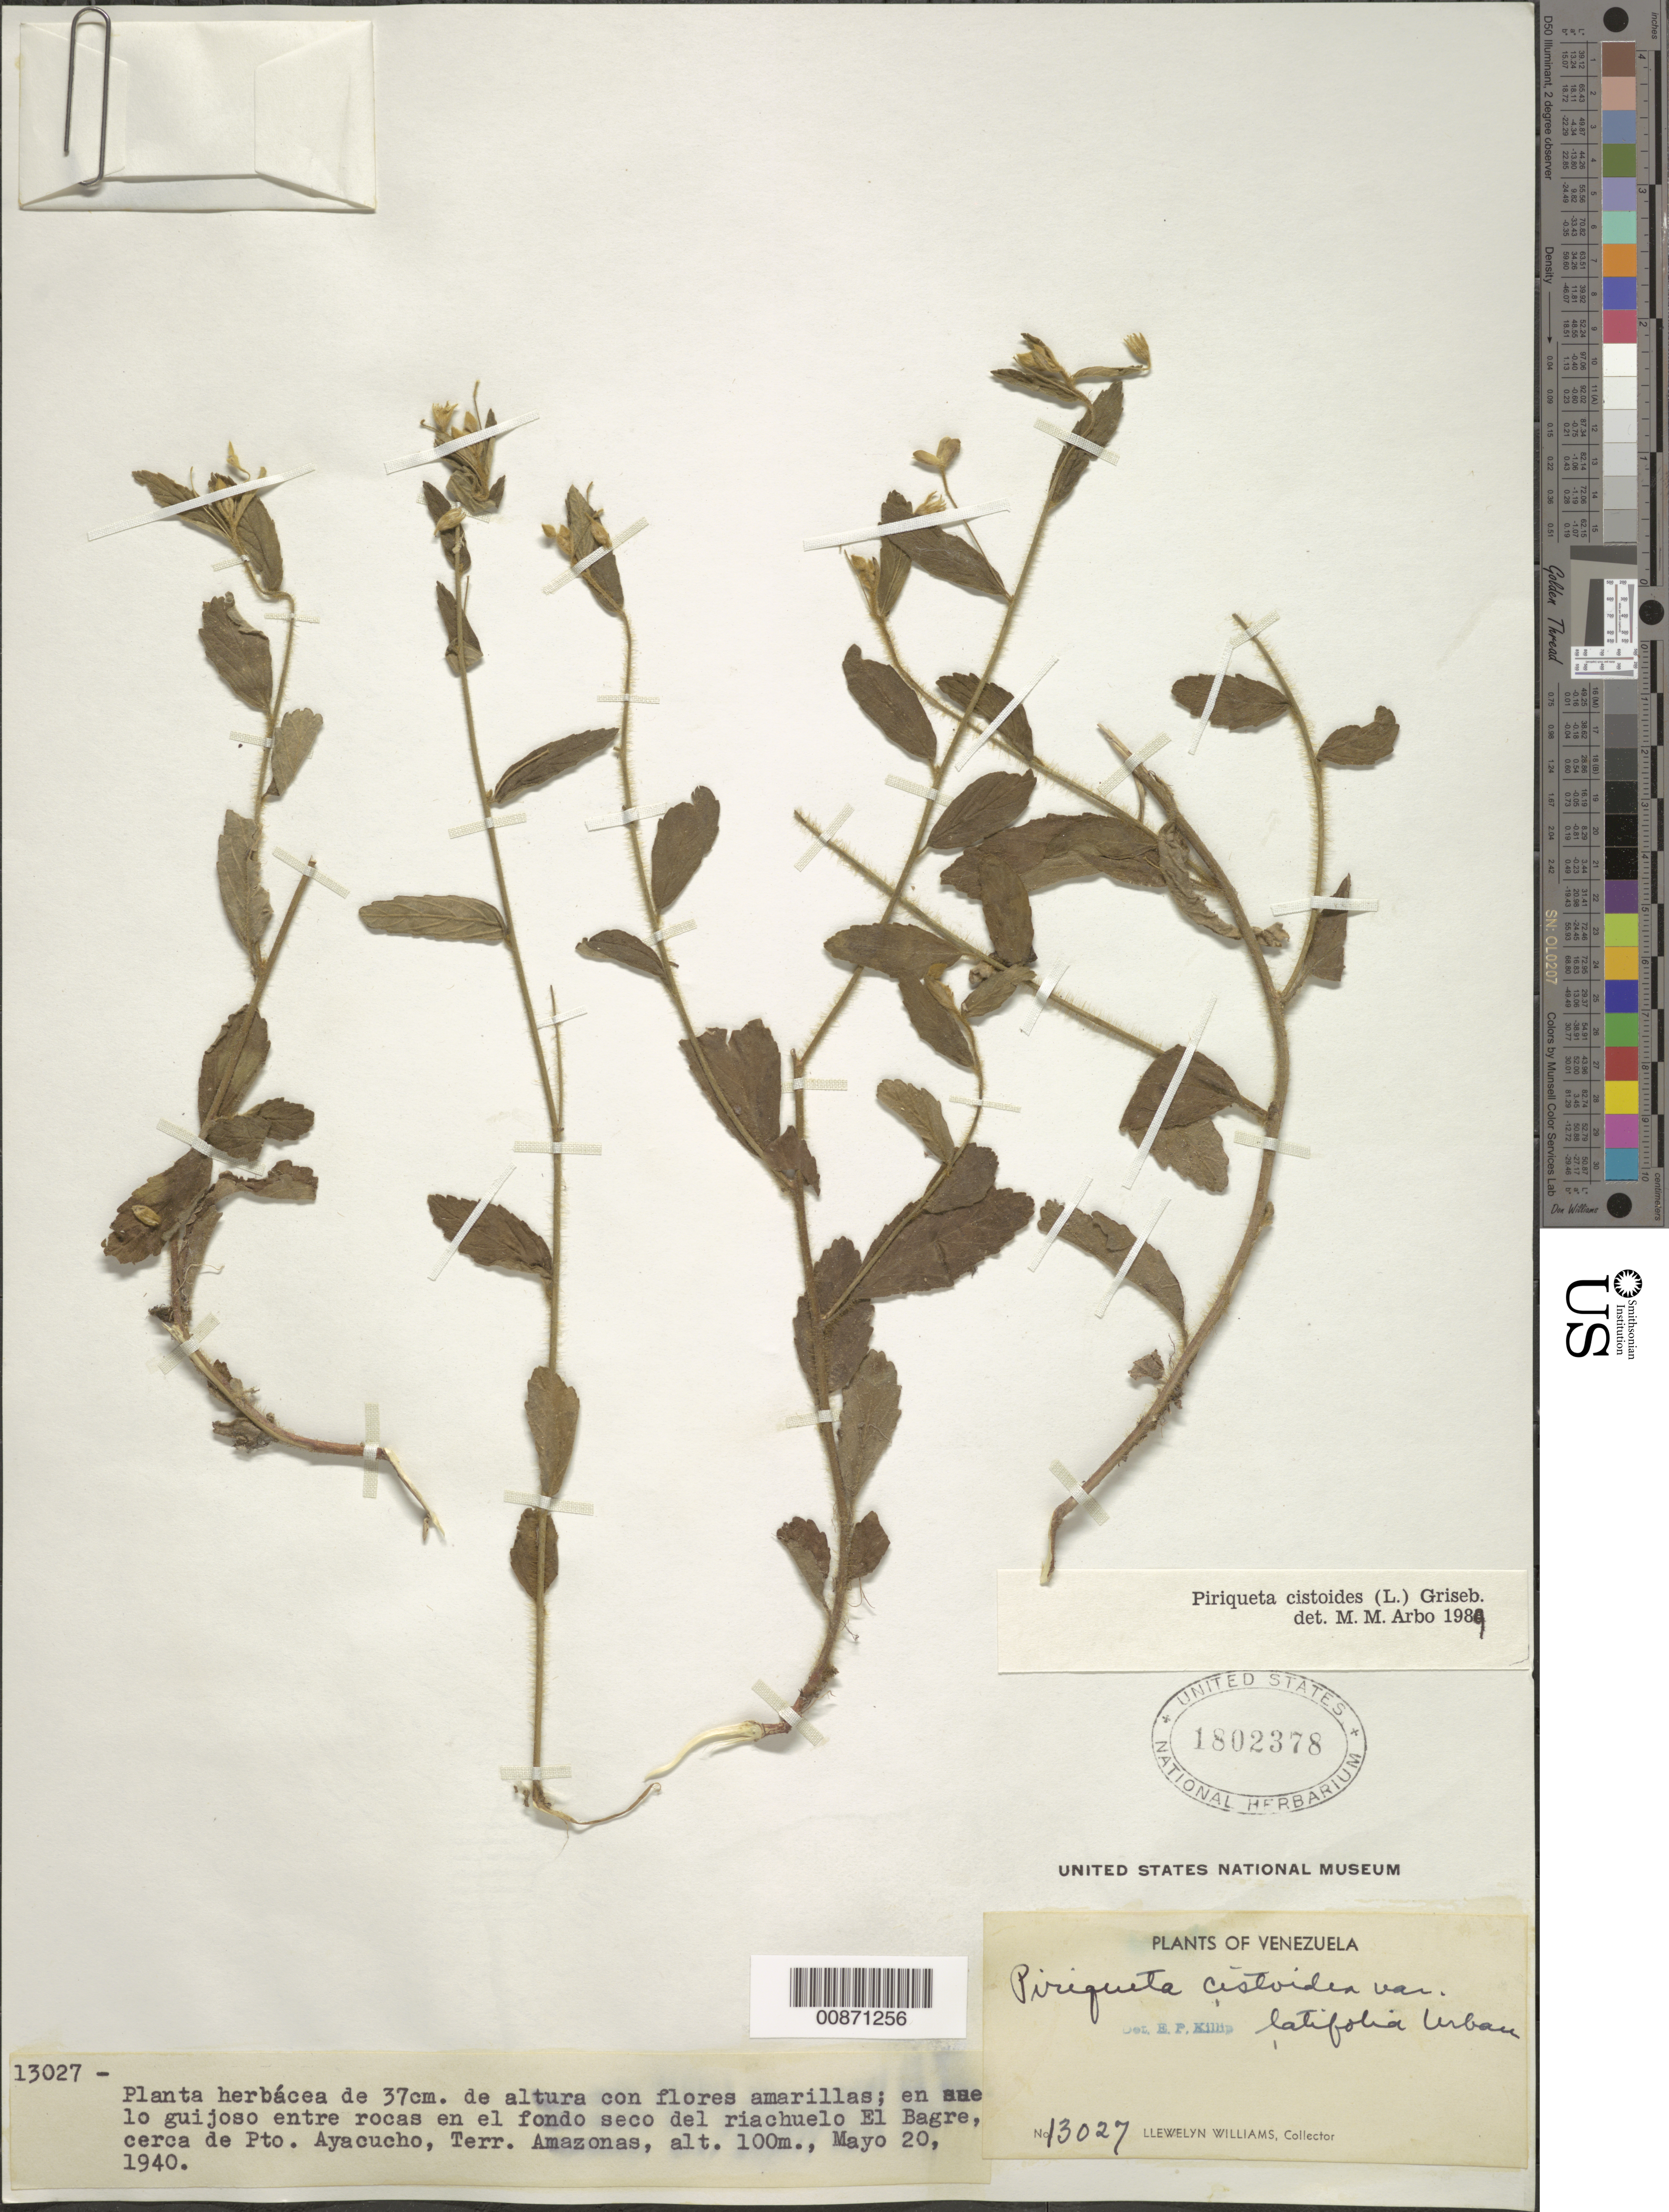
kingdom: Plantae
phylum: Tracheophyta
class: Magnoliopsida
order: Malpighiales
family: Turneraceae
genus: Piriqueta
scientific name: Piriqueta cistoides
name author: (L.) Griseb.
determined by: Arbo, M. M.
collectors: Ll. Williams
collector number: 13027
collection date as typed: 20-May-40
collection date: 1940-05-20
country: Venezuela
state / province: Amazonas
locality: Puerto Ayacucho, El Bagre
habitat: Suelo guijoso entre rocas en el fondo seco del riachuelo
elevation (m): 100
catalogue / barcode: US 1802378